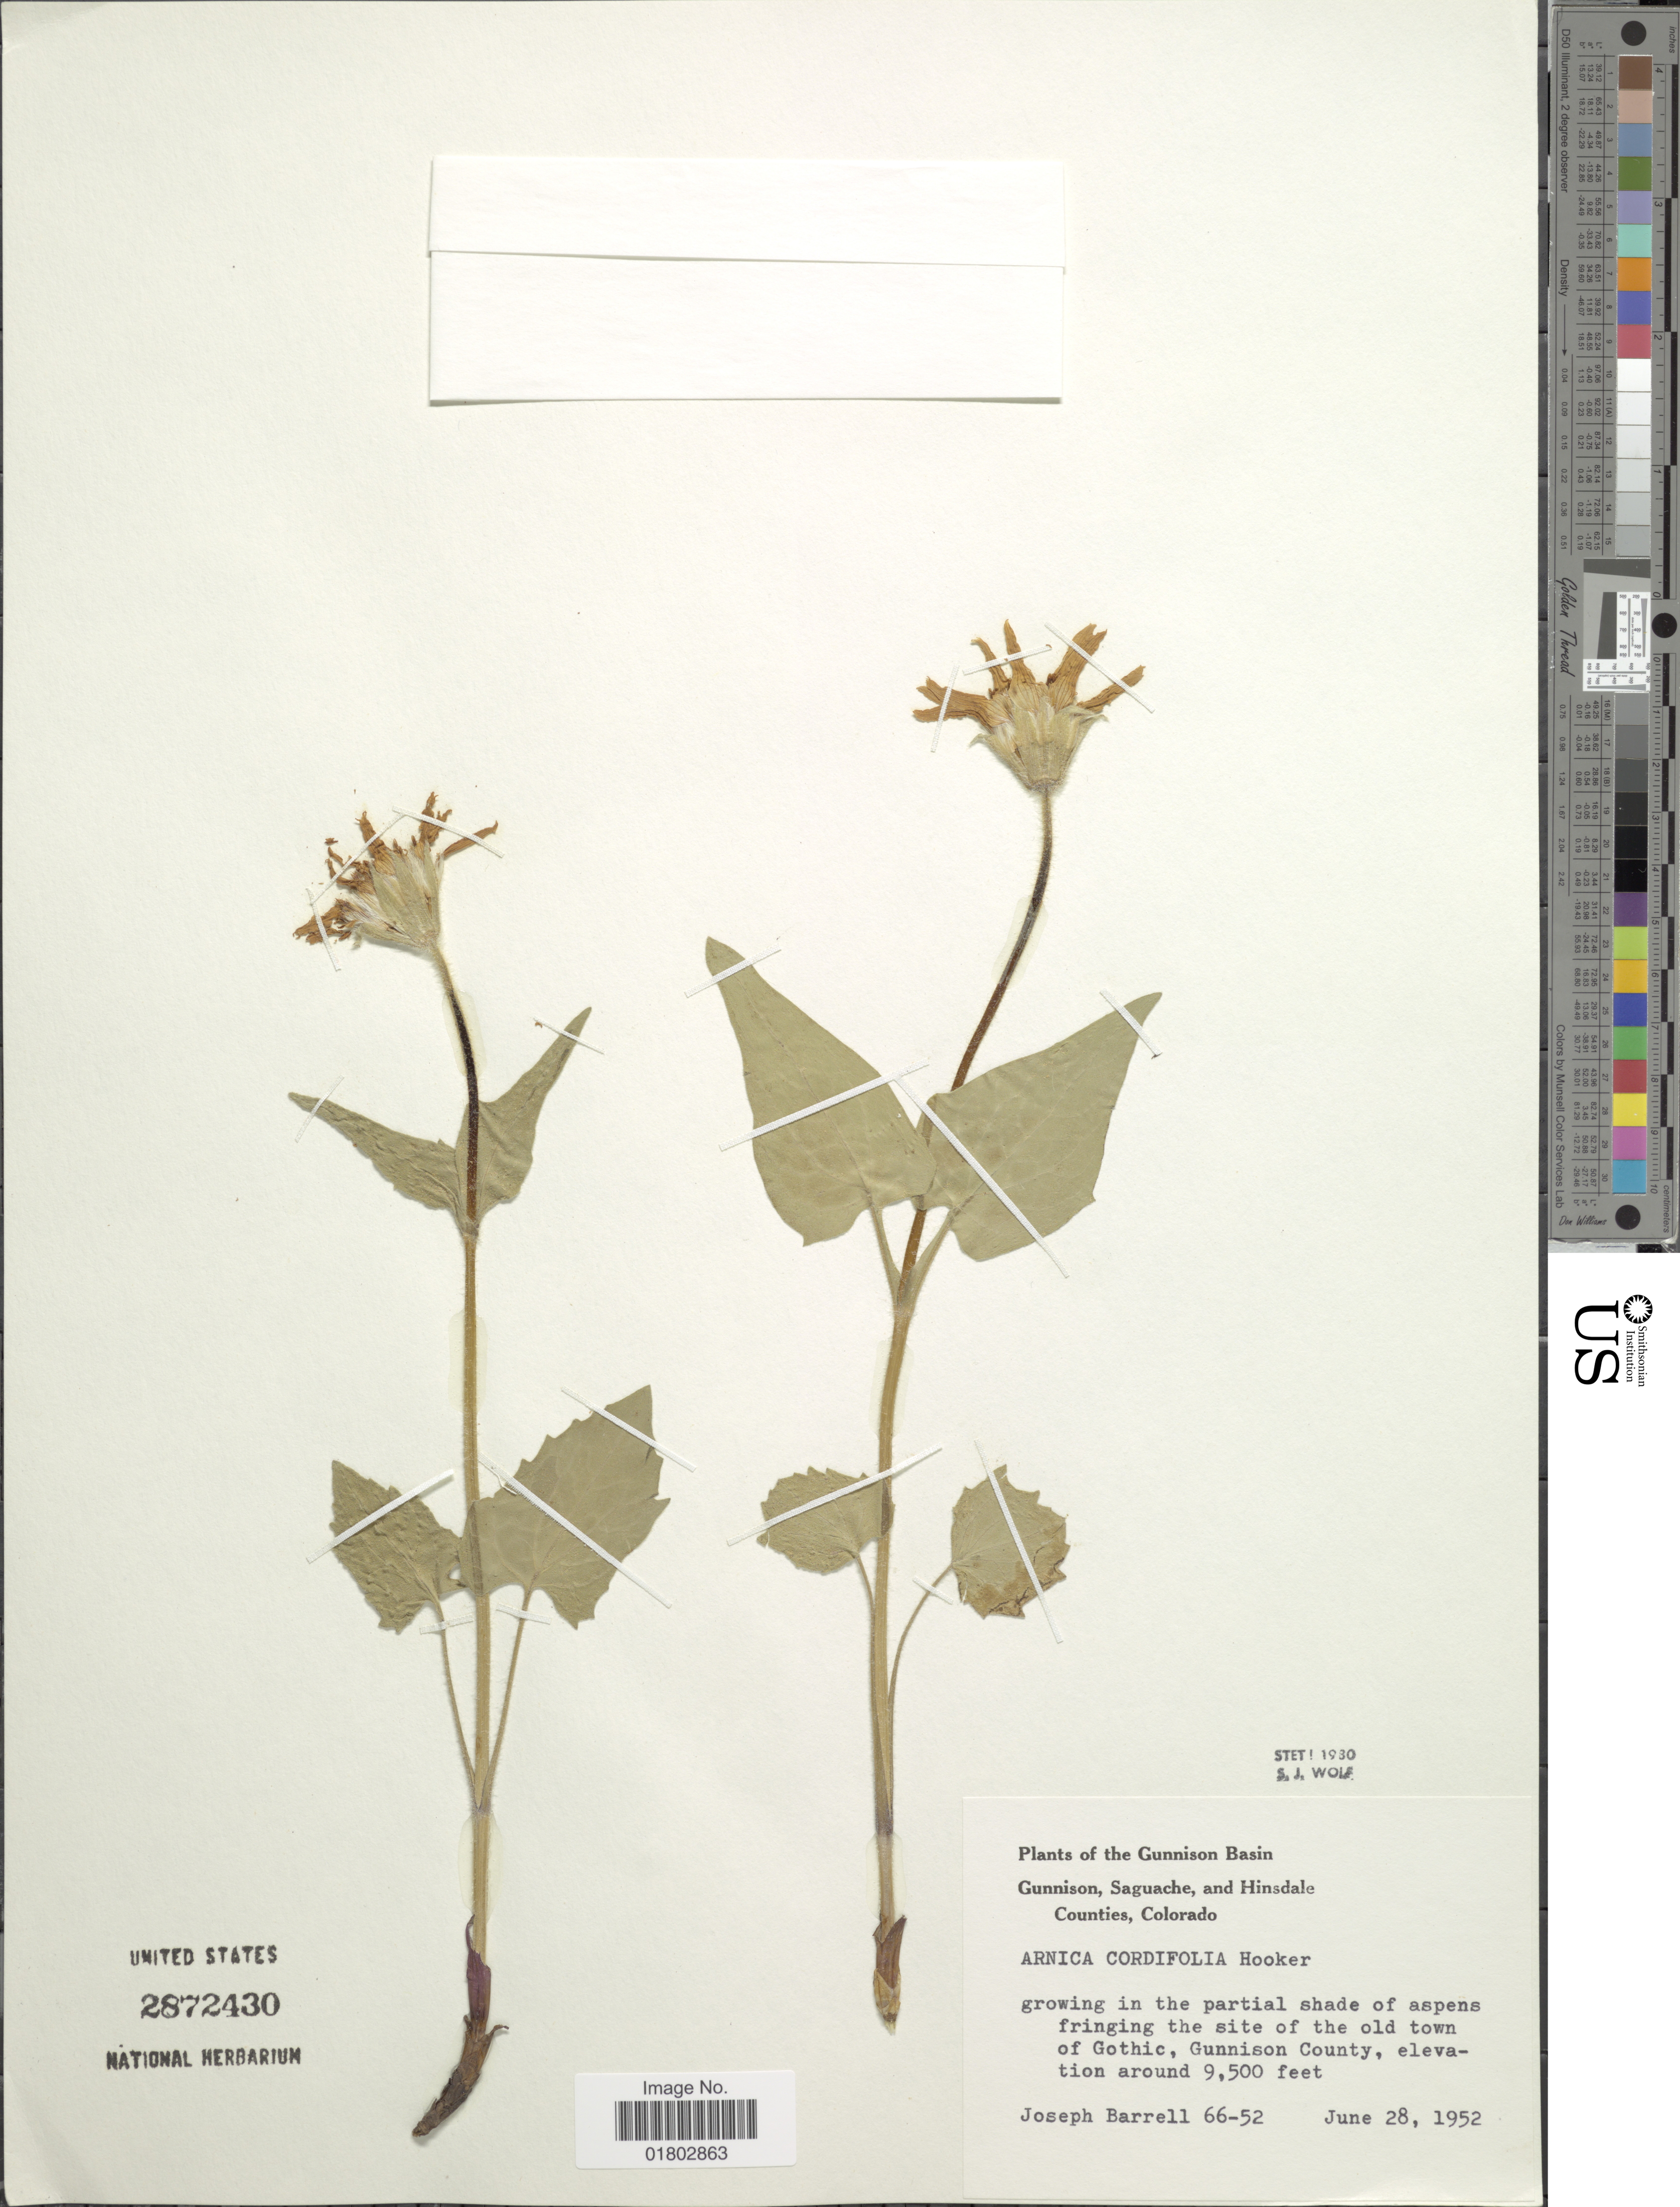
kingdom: Plantae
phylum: Tracheophyta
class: Magnoliopsida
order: Asterales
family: Asteraceae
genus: Arnica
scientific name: Arnica cordifolia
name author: Hook.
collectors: J. Barrell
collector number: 66-52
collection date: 1952-06-28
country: United States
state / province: Colorado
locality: The Gunnison Basin Gunnison, Saguache, and Hinsdale Counties, growing in the partial shade of aspens fringing the site of the old town of Gothic, Gunnison County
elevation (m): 2896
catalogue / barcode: US 2872430